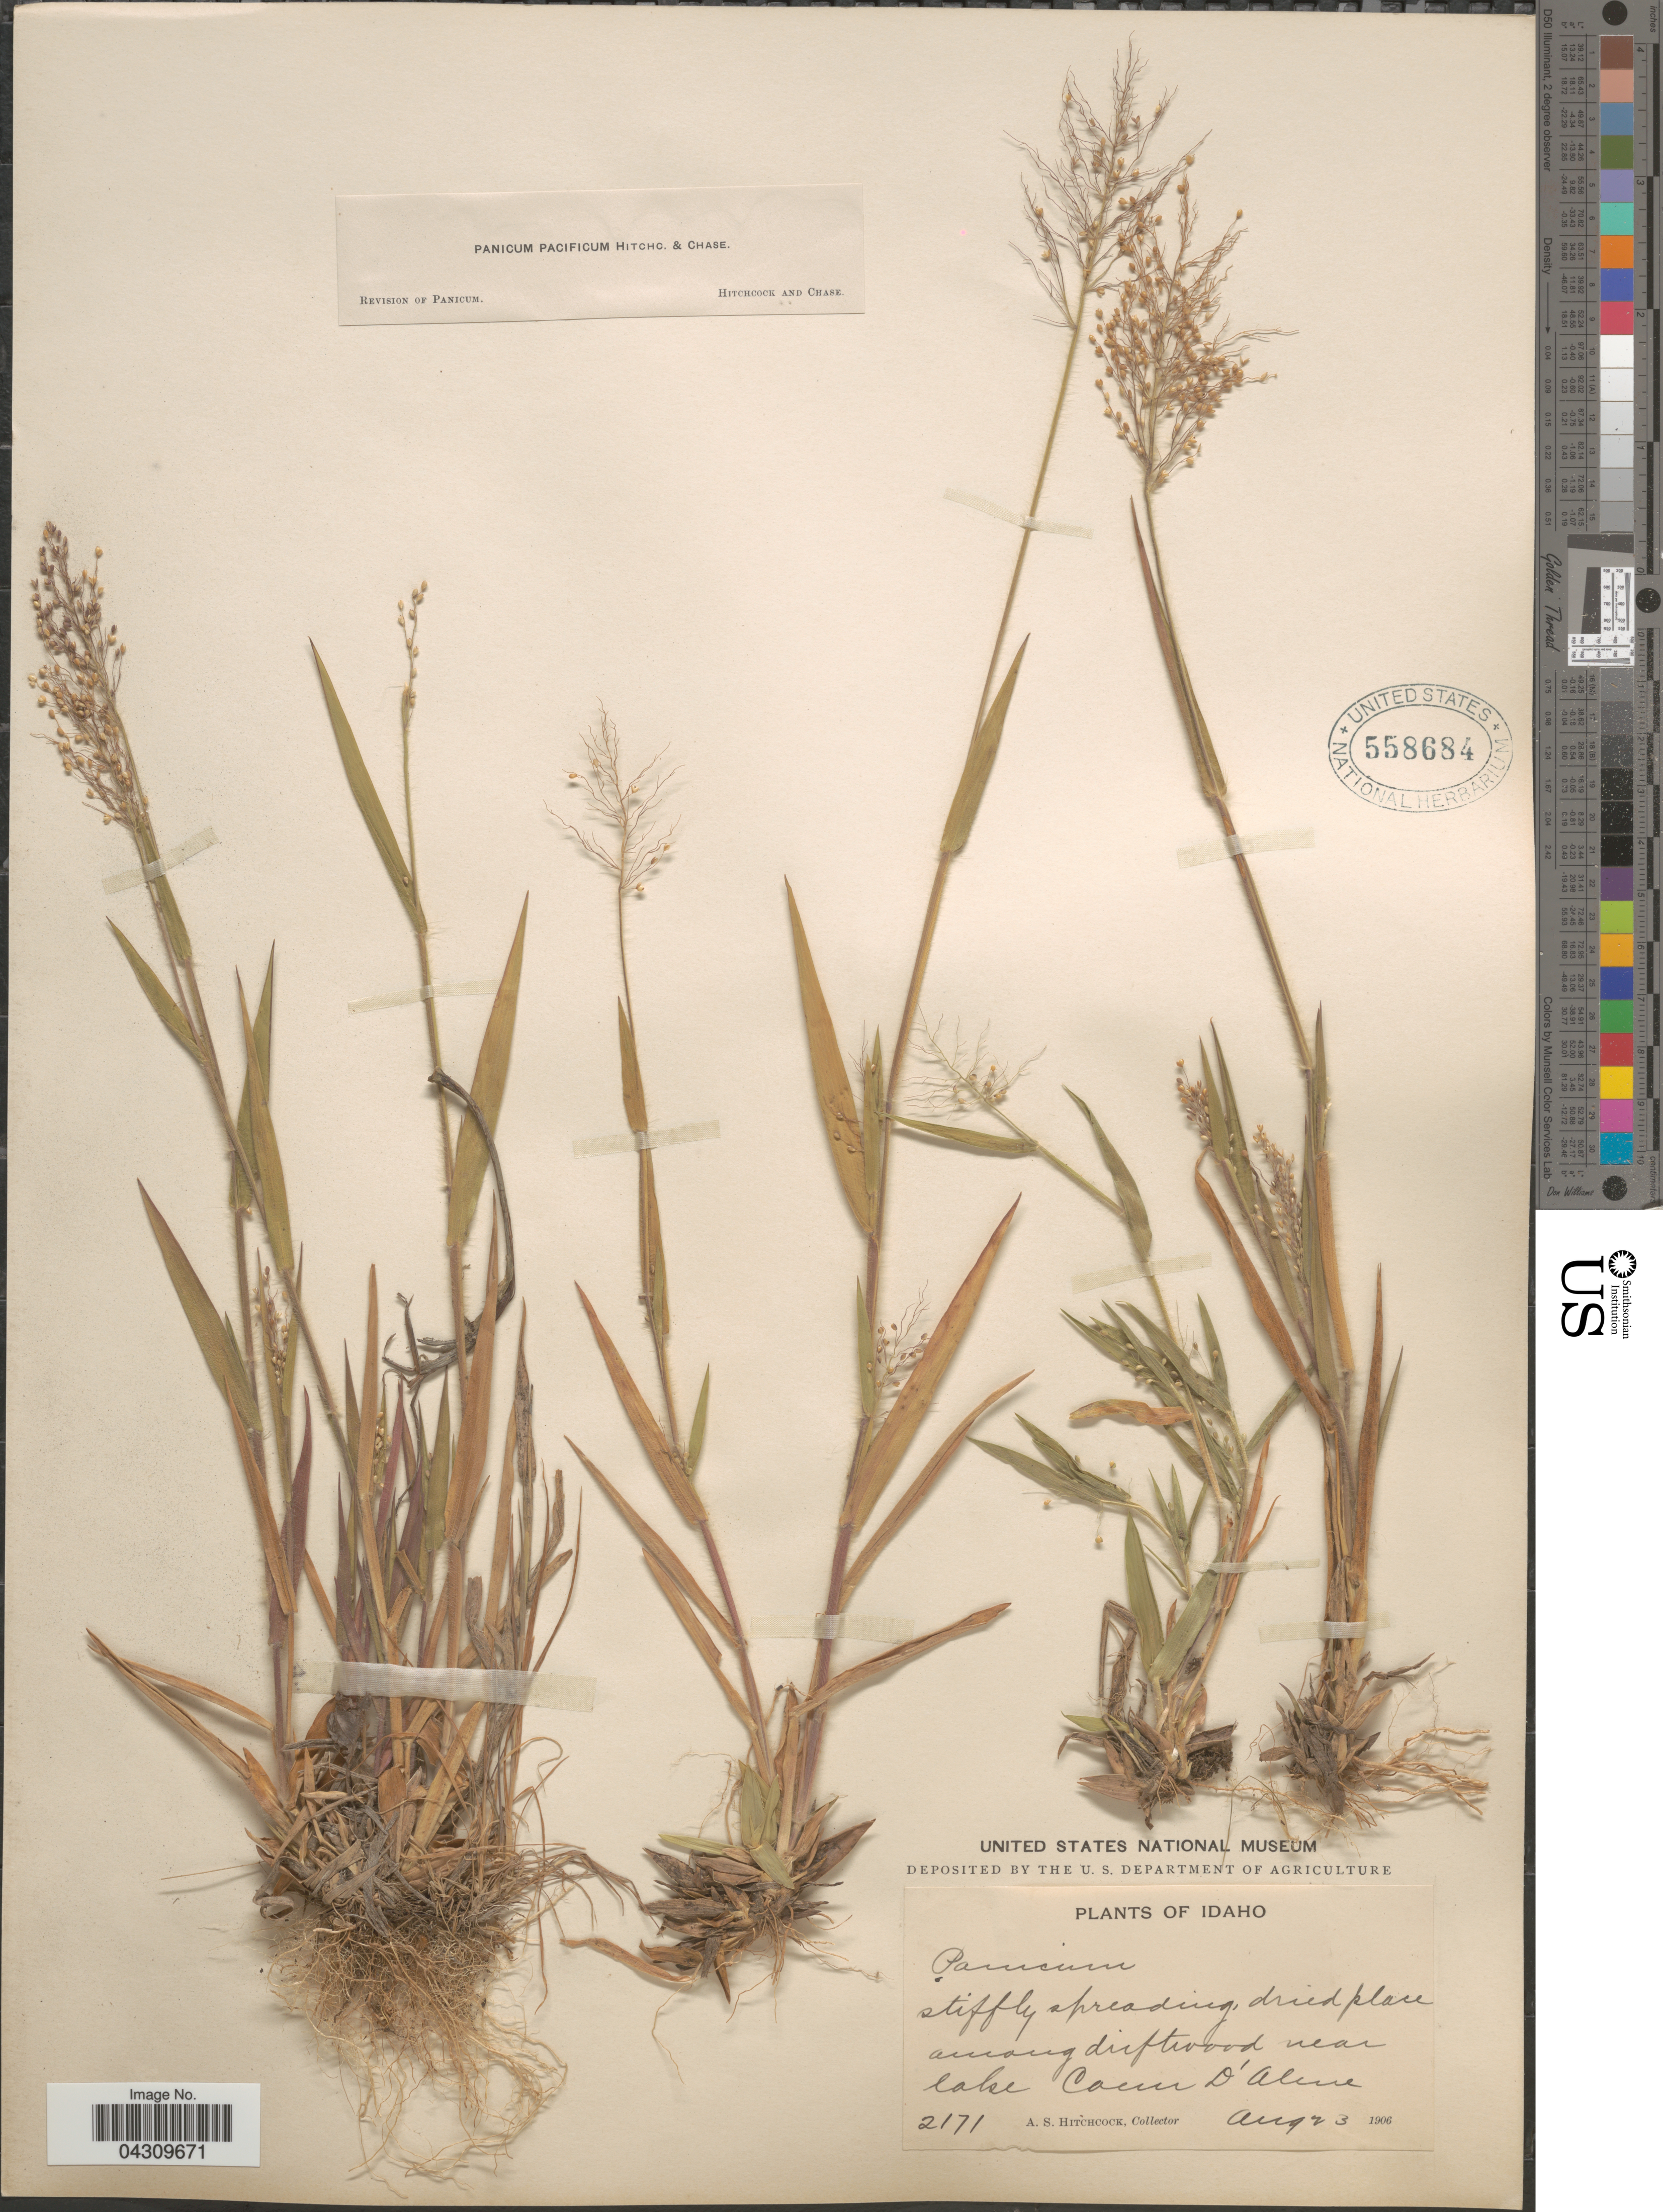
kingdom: Plantae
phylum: Tracheophyta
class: Liliopsida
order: Poales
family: Poaceae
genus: Dichanthelium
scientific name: Dichanthelium acuminatum var. acuminatum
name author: (Sw.) Gould & C.A. Clark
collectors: A. S. Hitchcock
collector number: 2171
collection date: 1906-08-23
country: United States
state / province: Idaho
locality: Stiffly-spreading, dried place among driftwood, near lake. Coeur D'Alene.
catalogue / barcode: US 558684